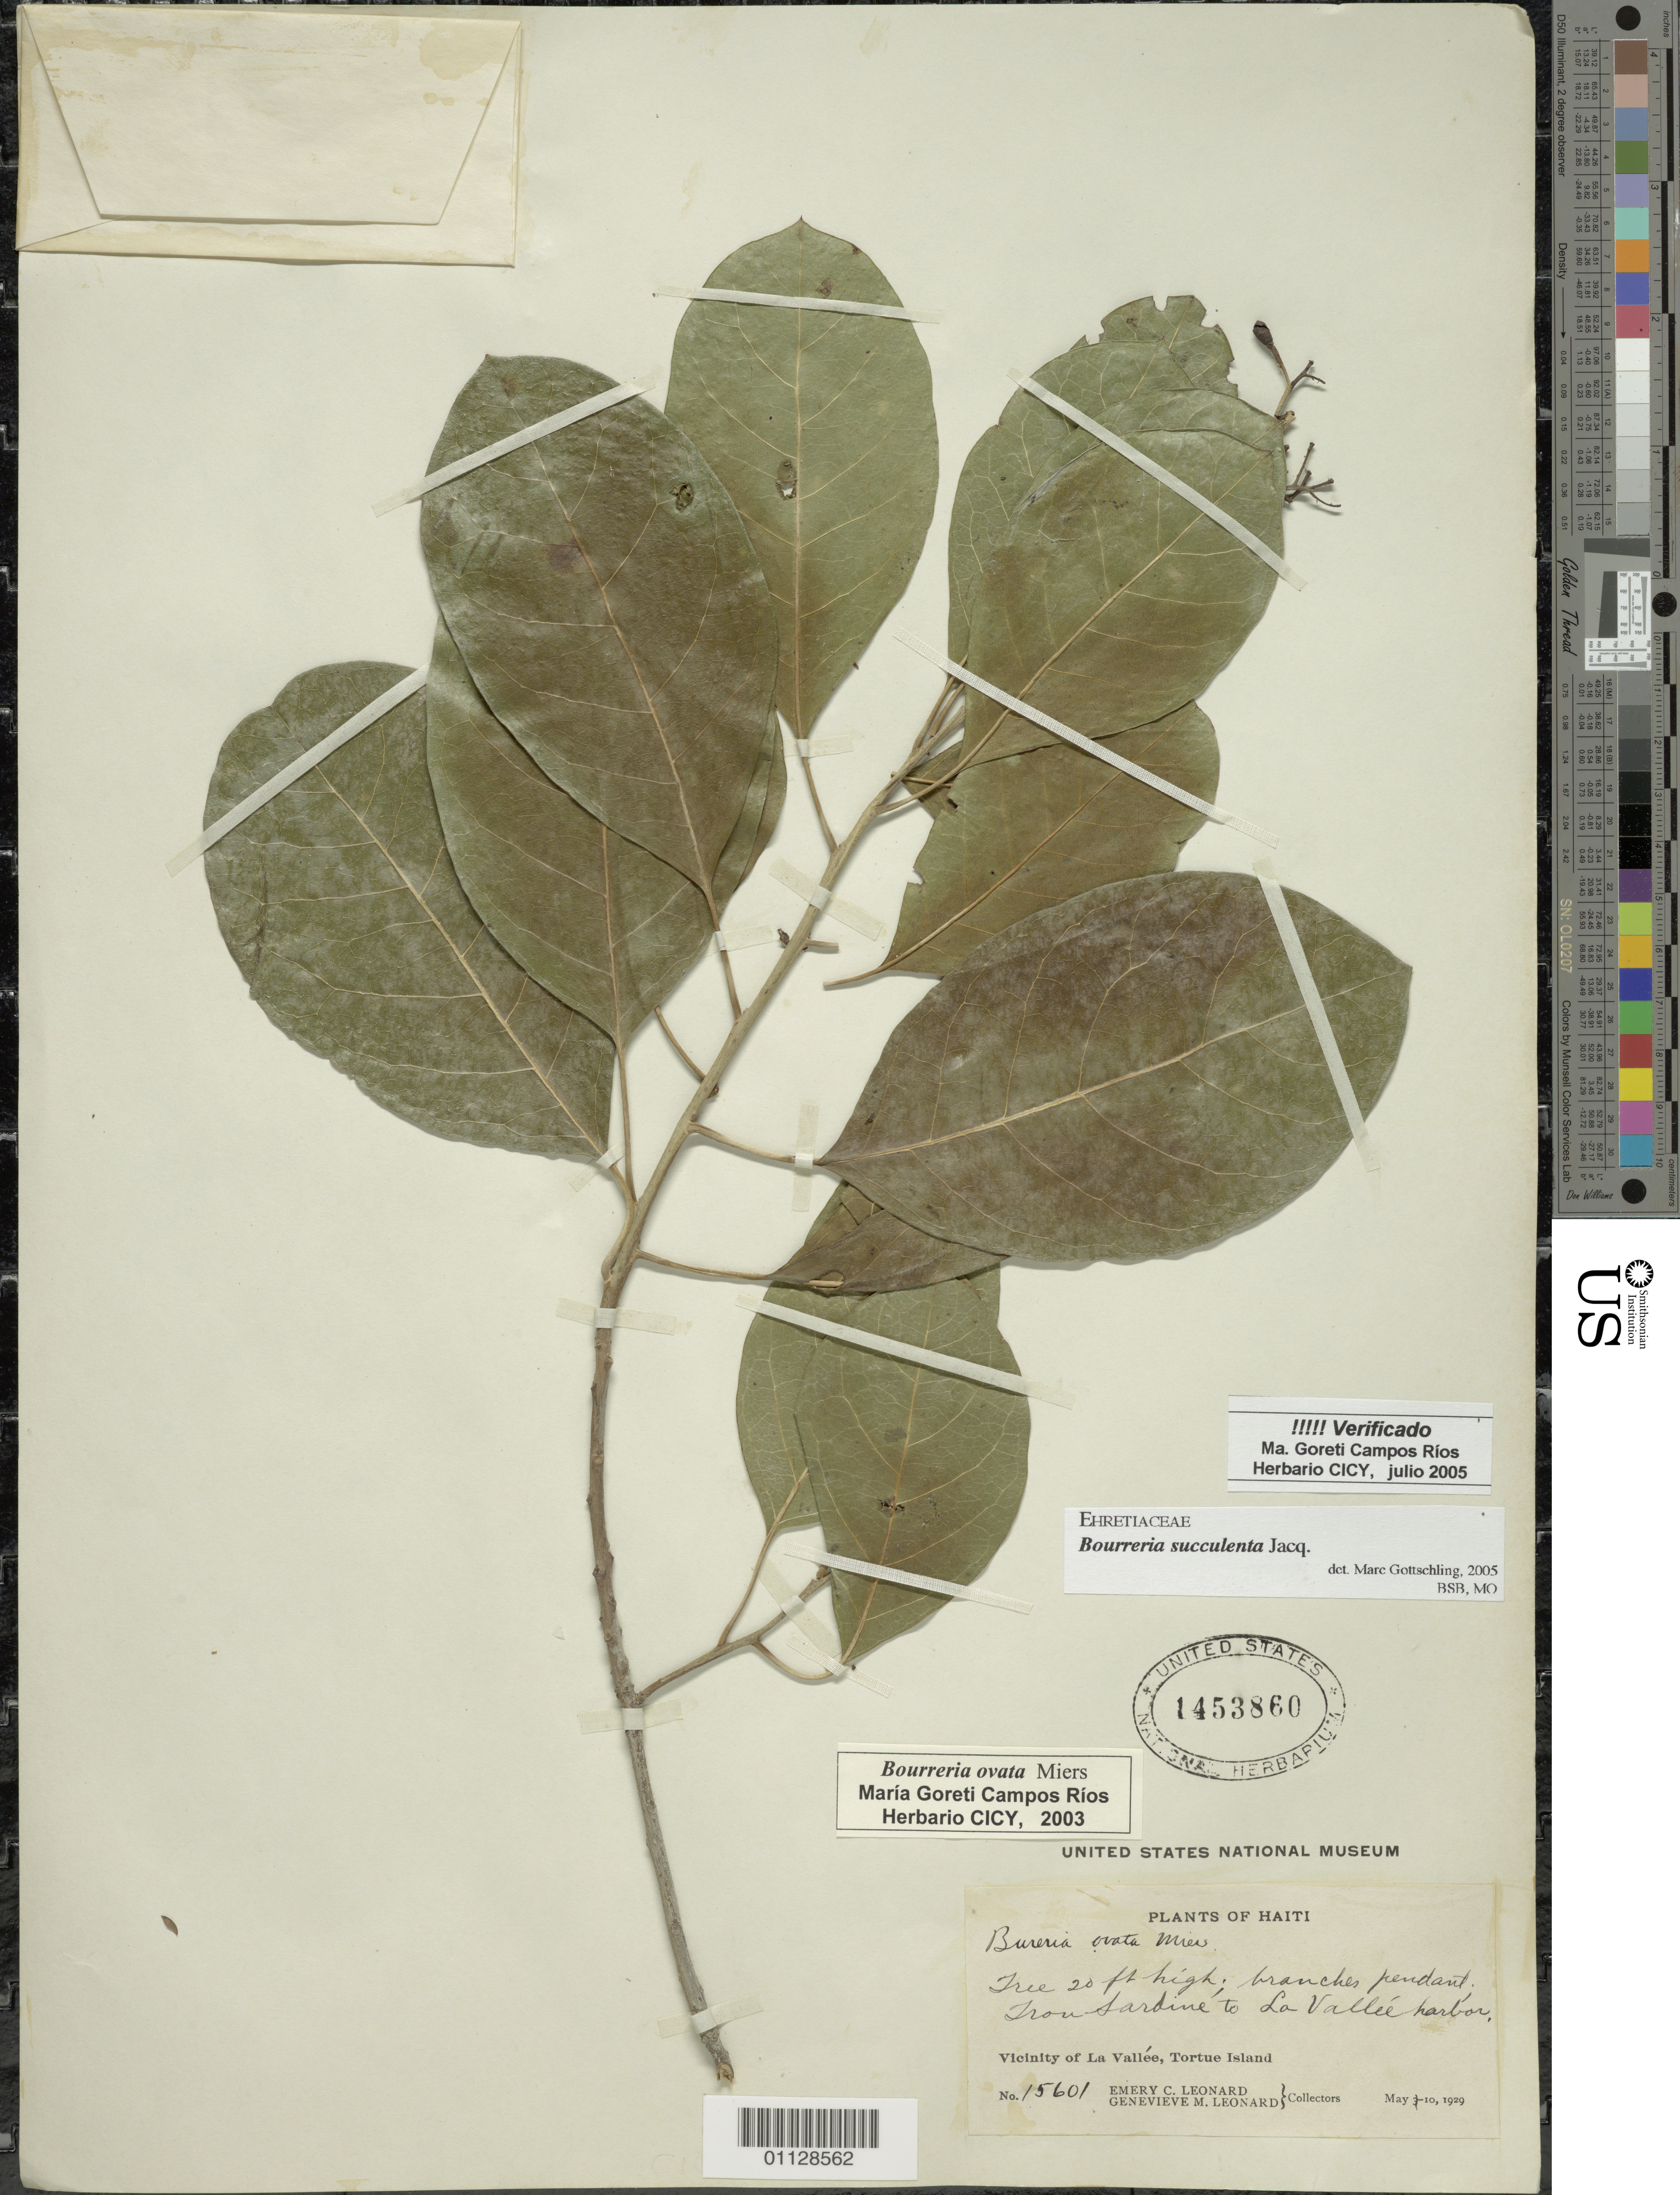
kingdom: Plantae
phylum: Tracheophyta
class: Magnoliopsida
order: Boraginales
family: Ehretiaceae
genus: Bourreria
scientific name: Bourreria succulenta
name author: Jacq.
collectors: E. C. Leonard & G. M. Leonard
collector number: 15601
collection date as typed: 10 May 1929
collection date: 1929-05-10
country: Haiti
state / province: Nord-Óuest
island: Île de la Tortue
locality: Trou-Sardine to La Vallée harbor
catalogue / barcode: US 1453860